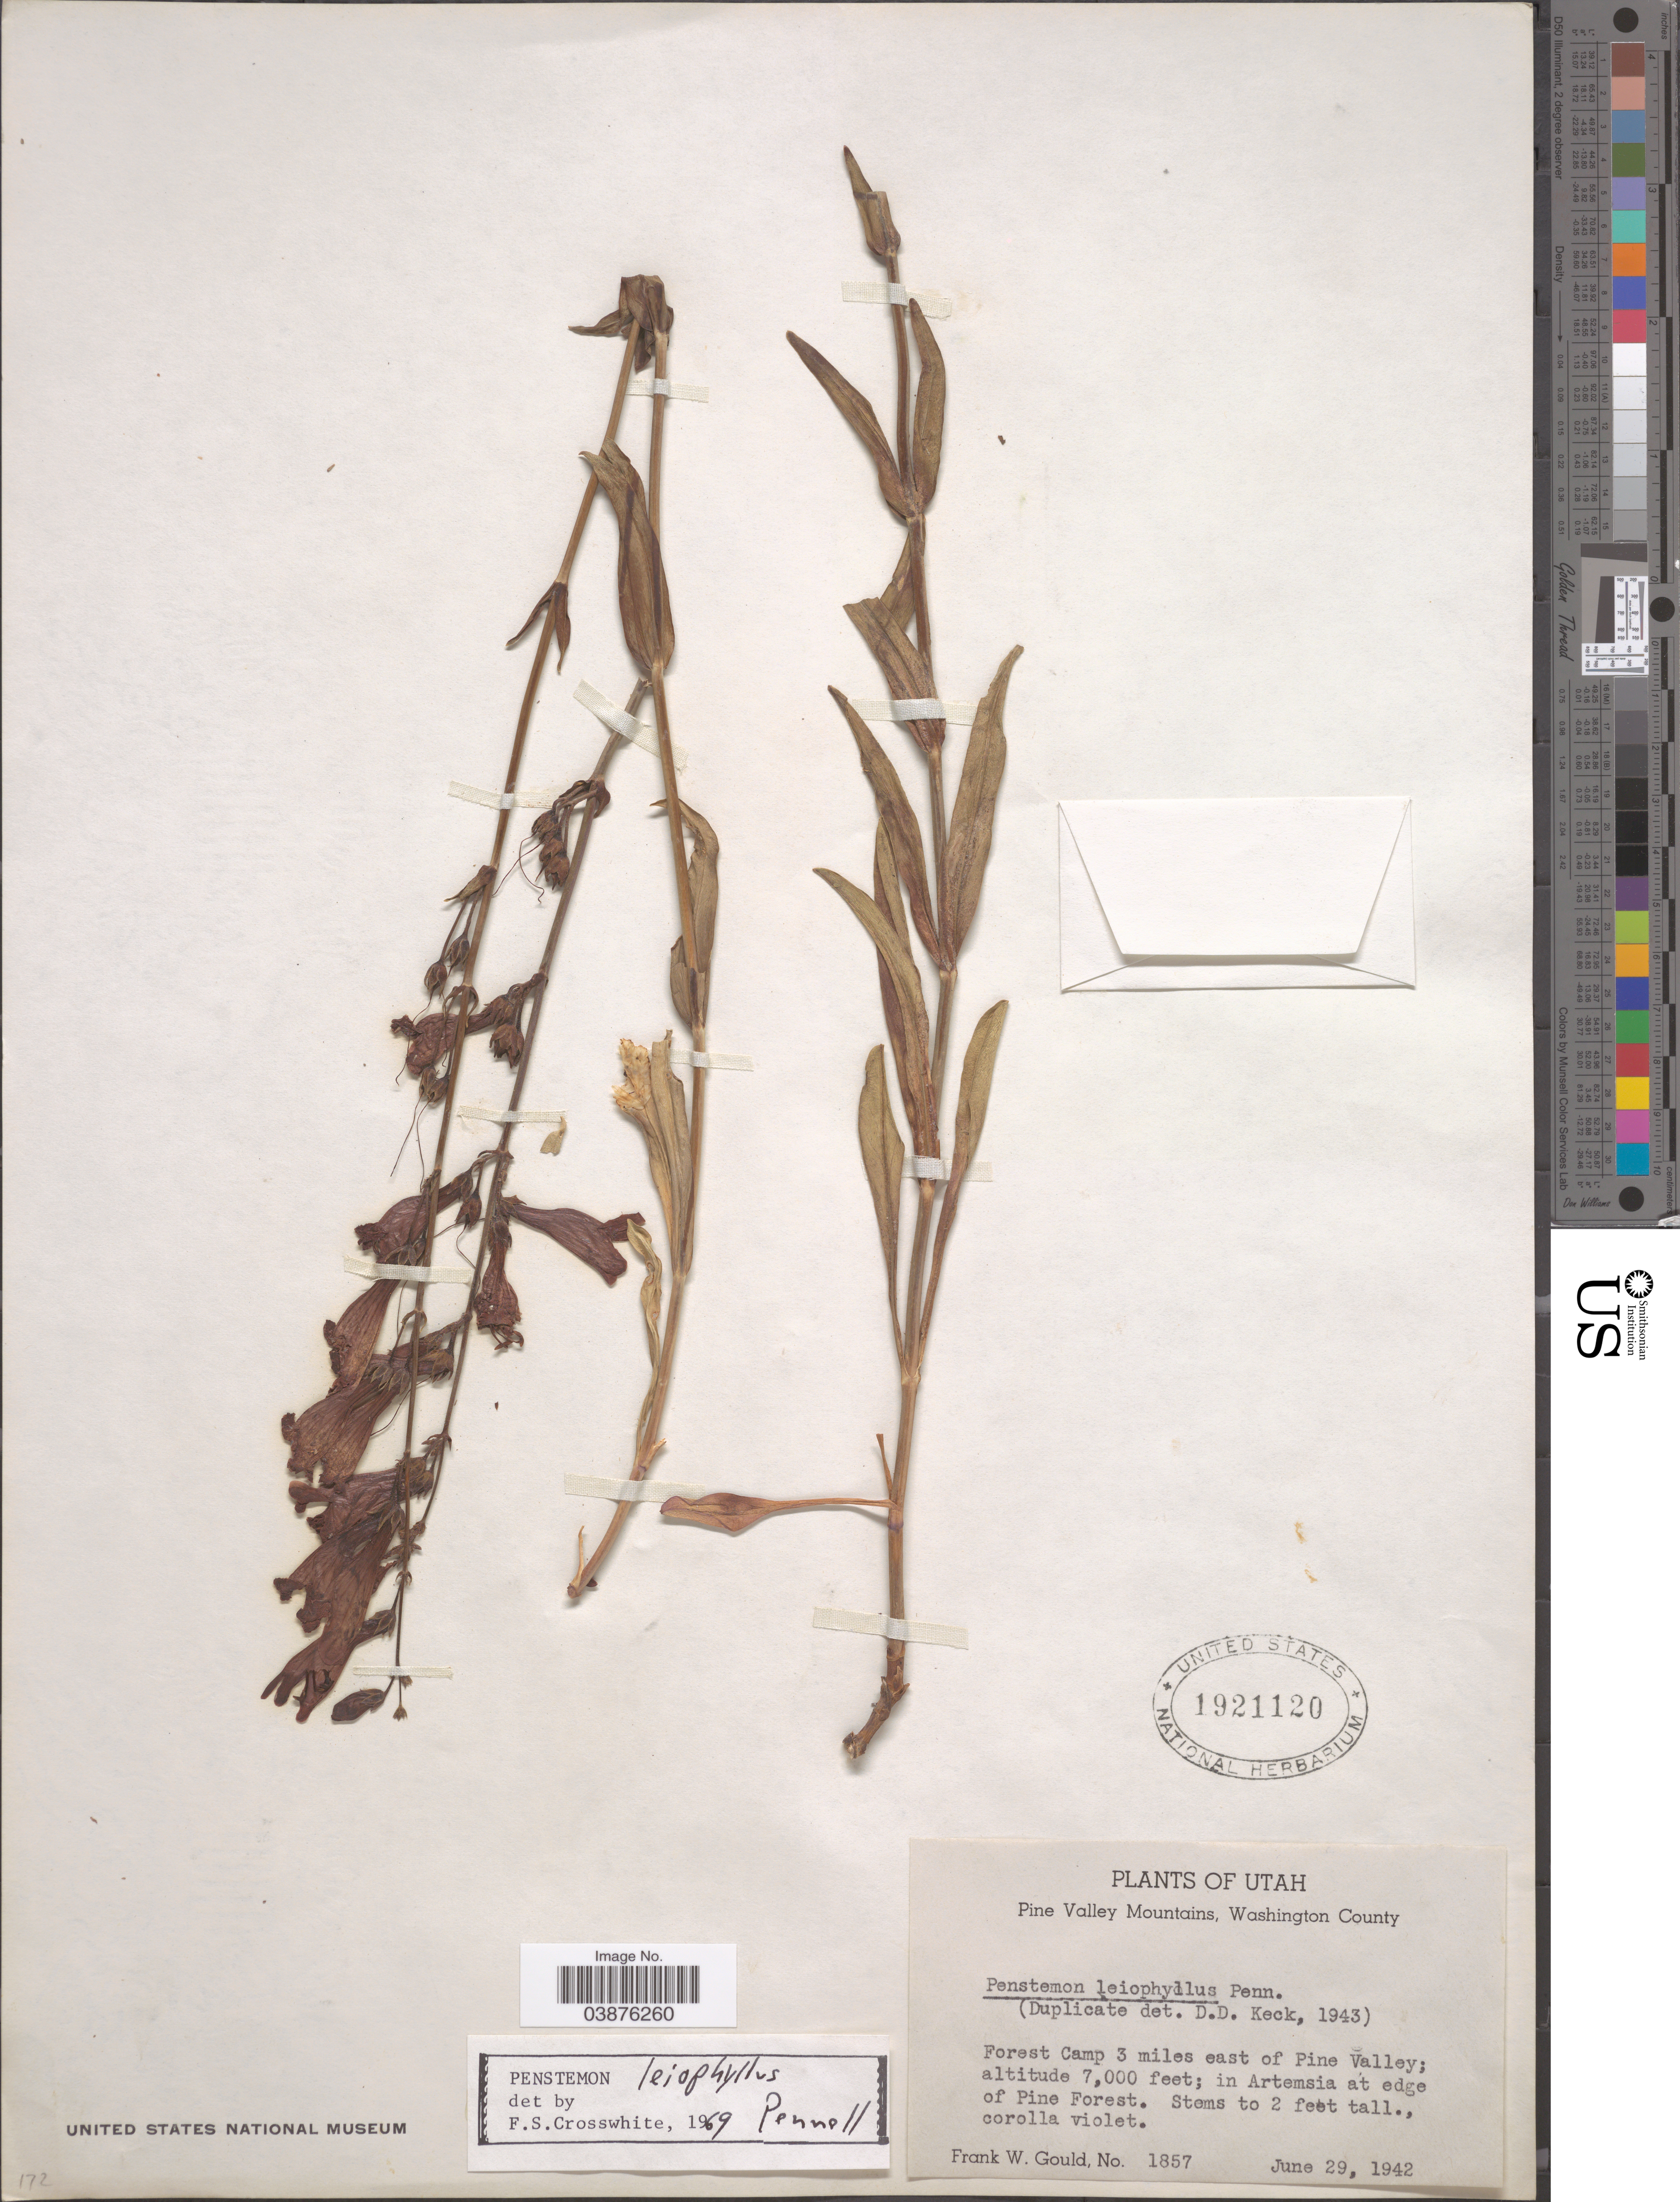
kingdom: Plantae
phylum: Tracheophyta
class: Magnoliopsida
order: Lamiales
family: Plantaginaceae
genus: Penstemon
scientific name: Penstemon leiophyllus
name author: Pennell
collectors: F. W. Gould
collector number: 1857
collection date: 1942-06-29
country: United States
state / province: Utah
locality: Pine Valley Mountains, Washington County. Forest Camp 3 miles east of Pine Valley; in Artemsia at edge of Pine Forest.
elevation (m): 2134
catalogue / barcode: US 1921120